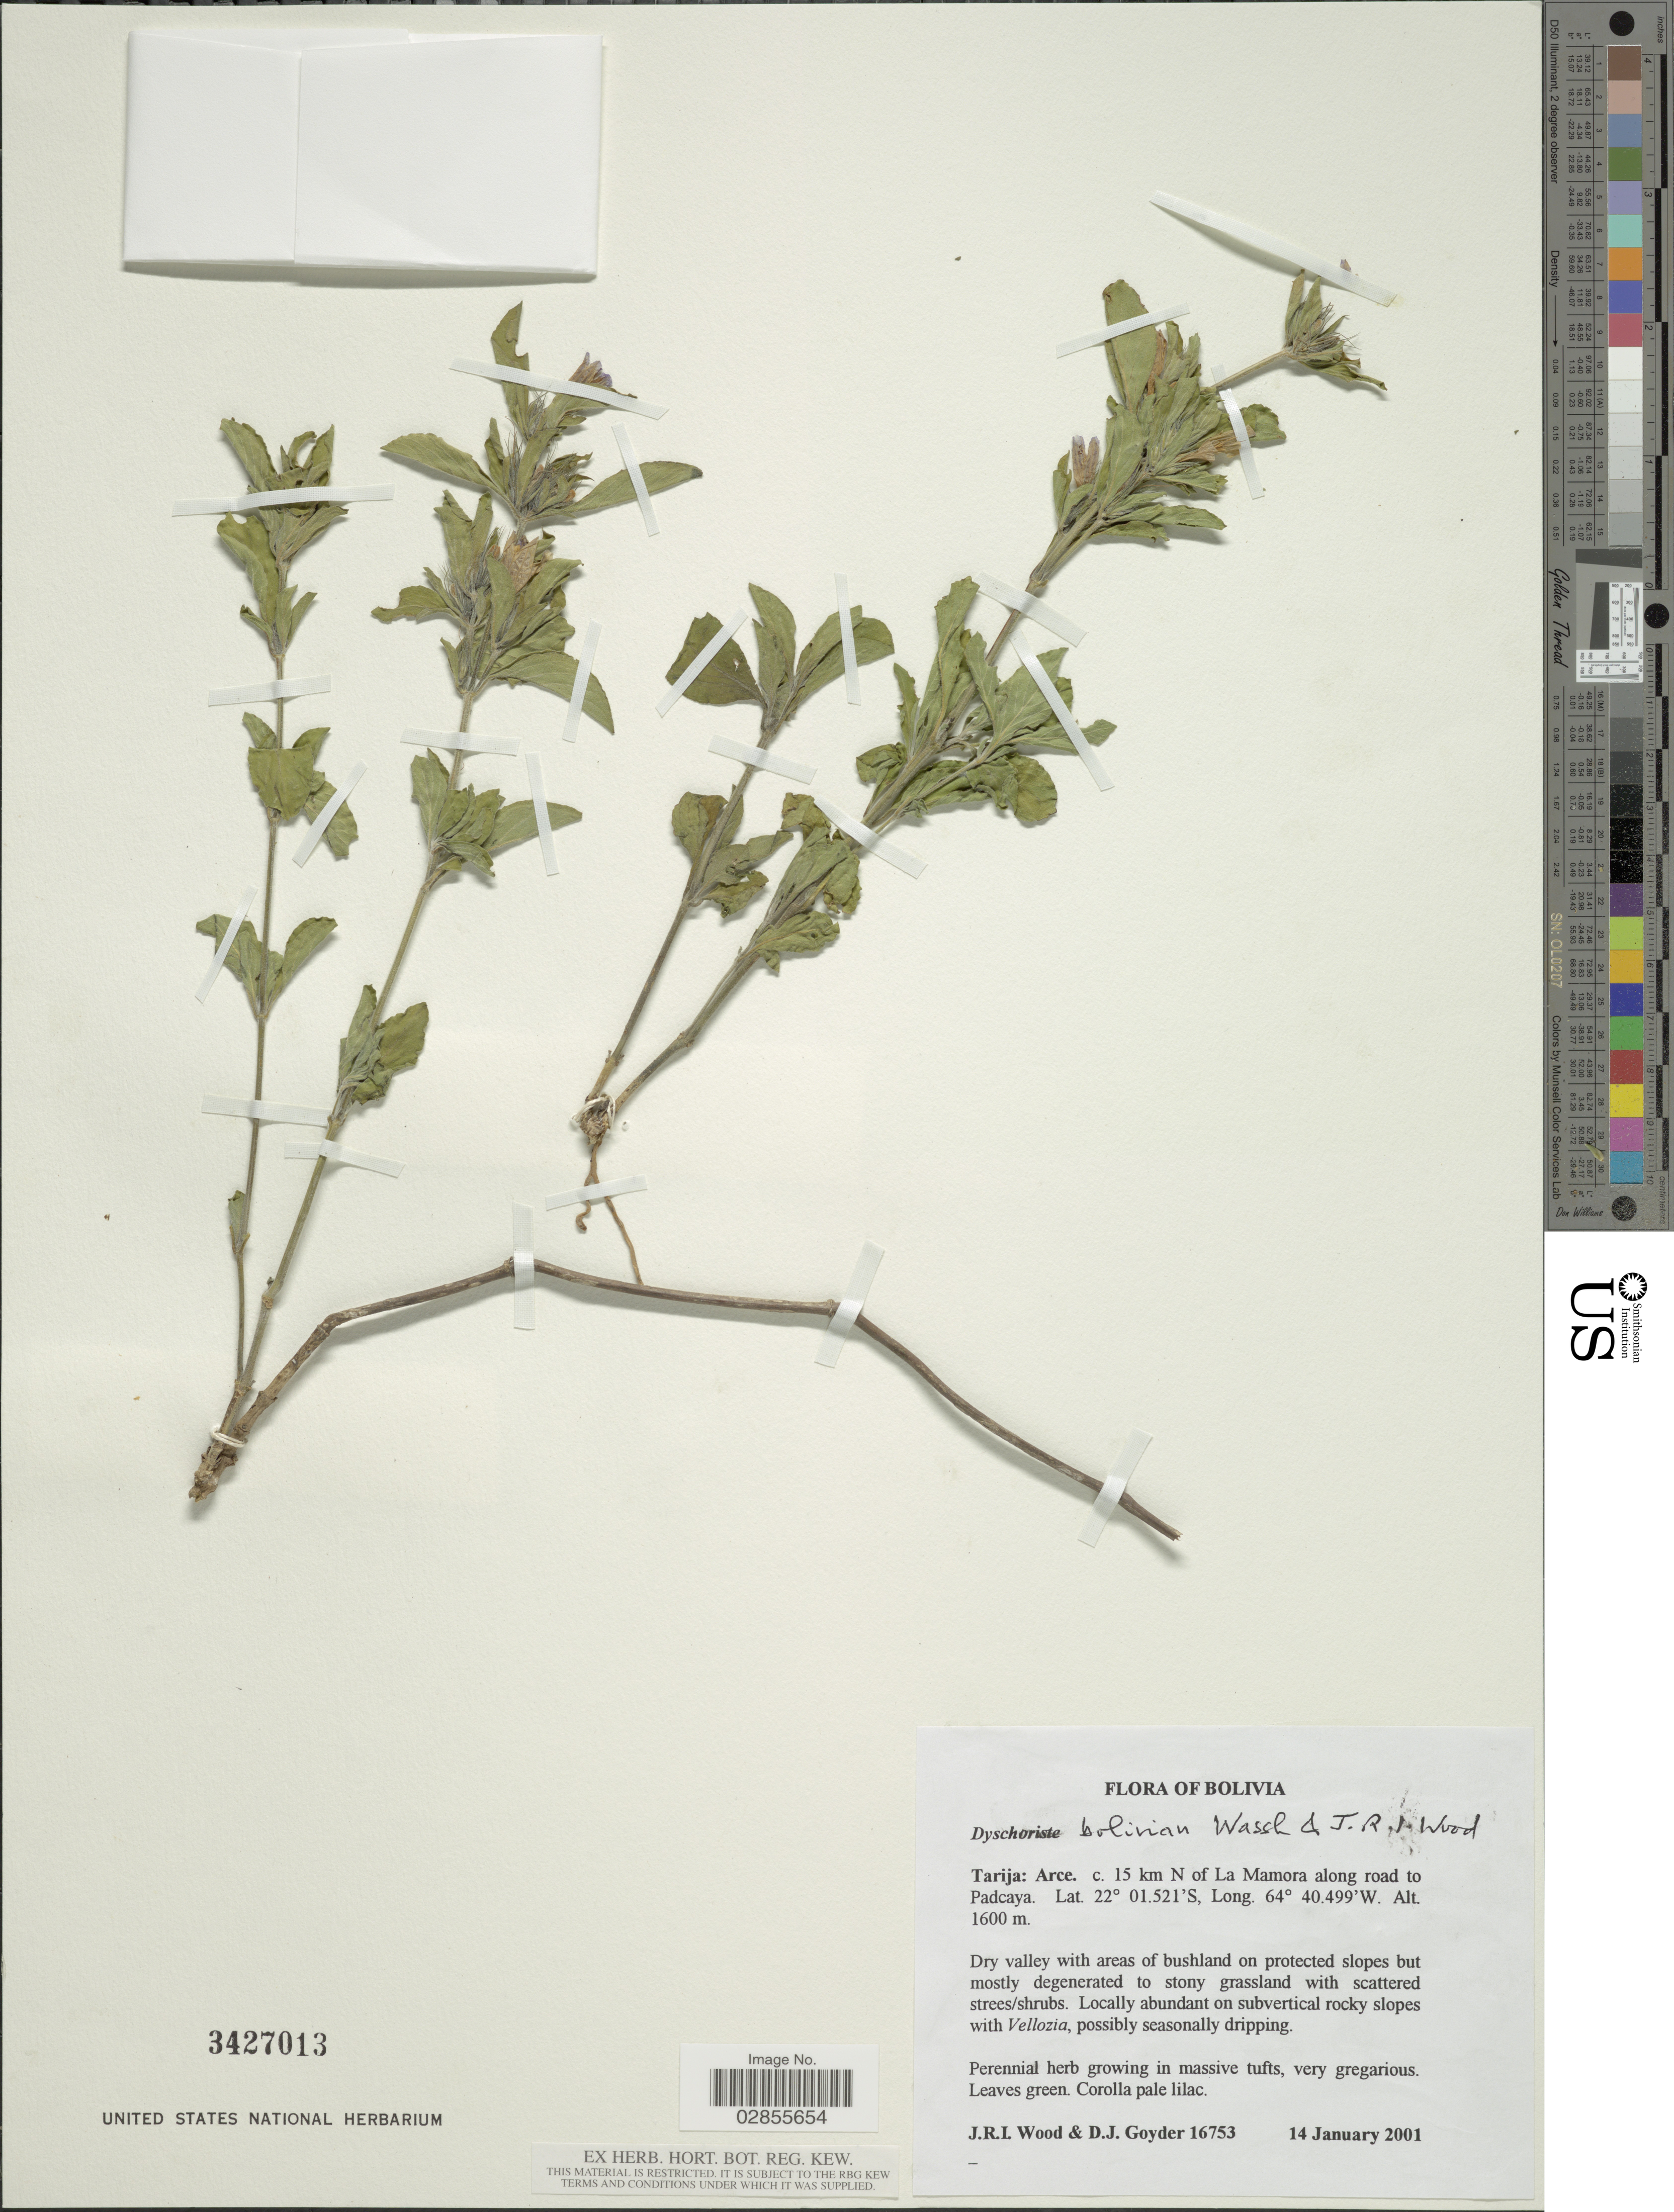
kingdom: Plantae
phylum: Tracheophyta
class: Magnoliopsida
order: Lamiales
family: Acanthaceae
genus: Dyschoriste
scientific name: Dyschoriste boliviana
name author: Wassh. & J.R.I. Wood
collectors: J. R. I. Wood & D. Goyder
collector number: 16753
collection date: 2001-01-14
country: Bolivia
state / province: Tarija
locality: Acre. c. 15 km N of La Mamora along road to Padcaya.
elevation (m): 1600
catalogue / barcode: US 3427013